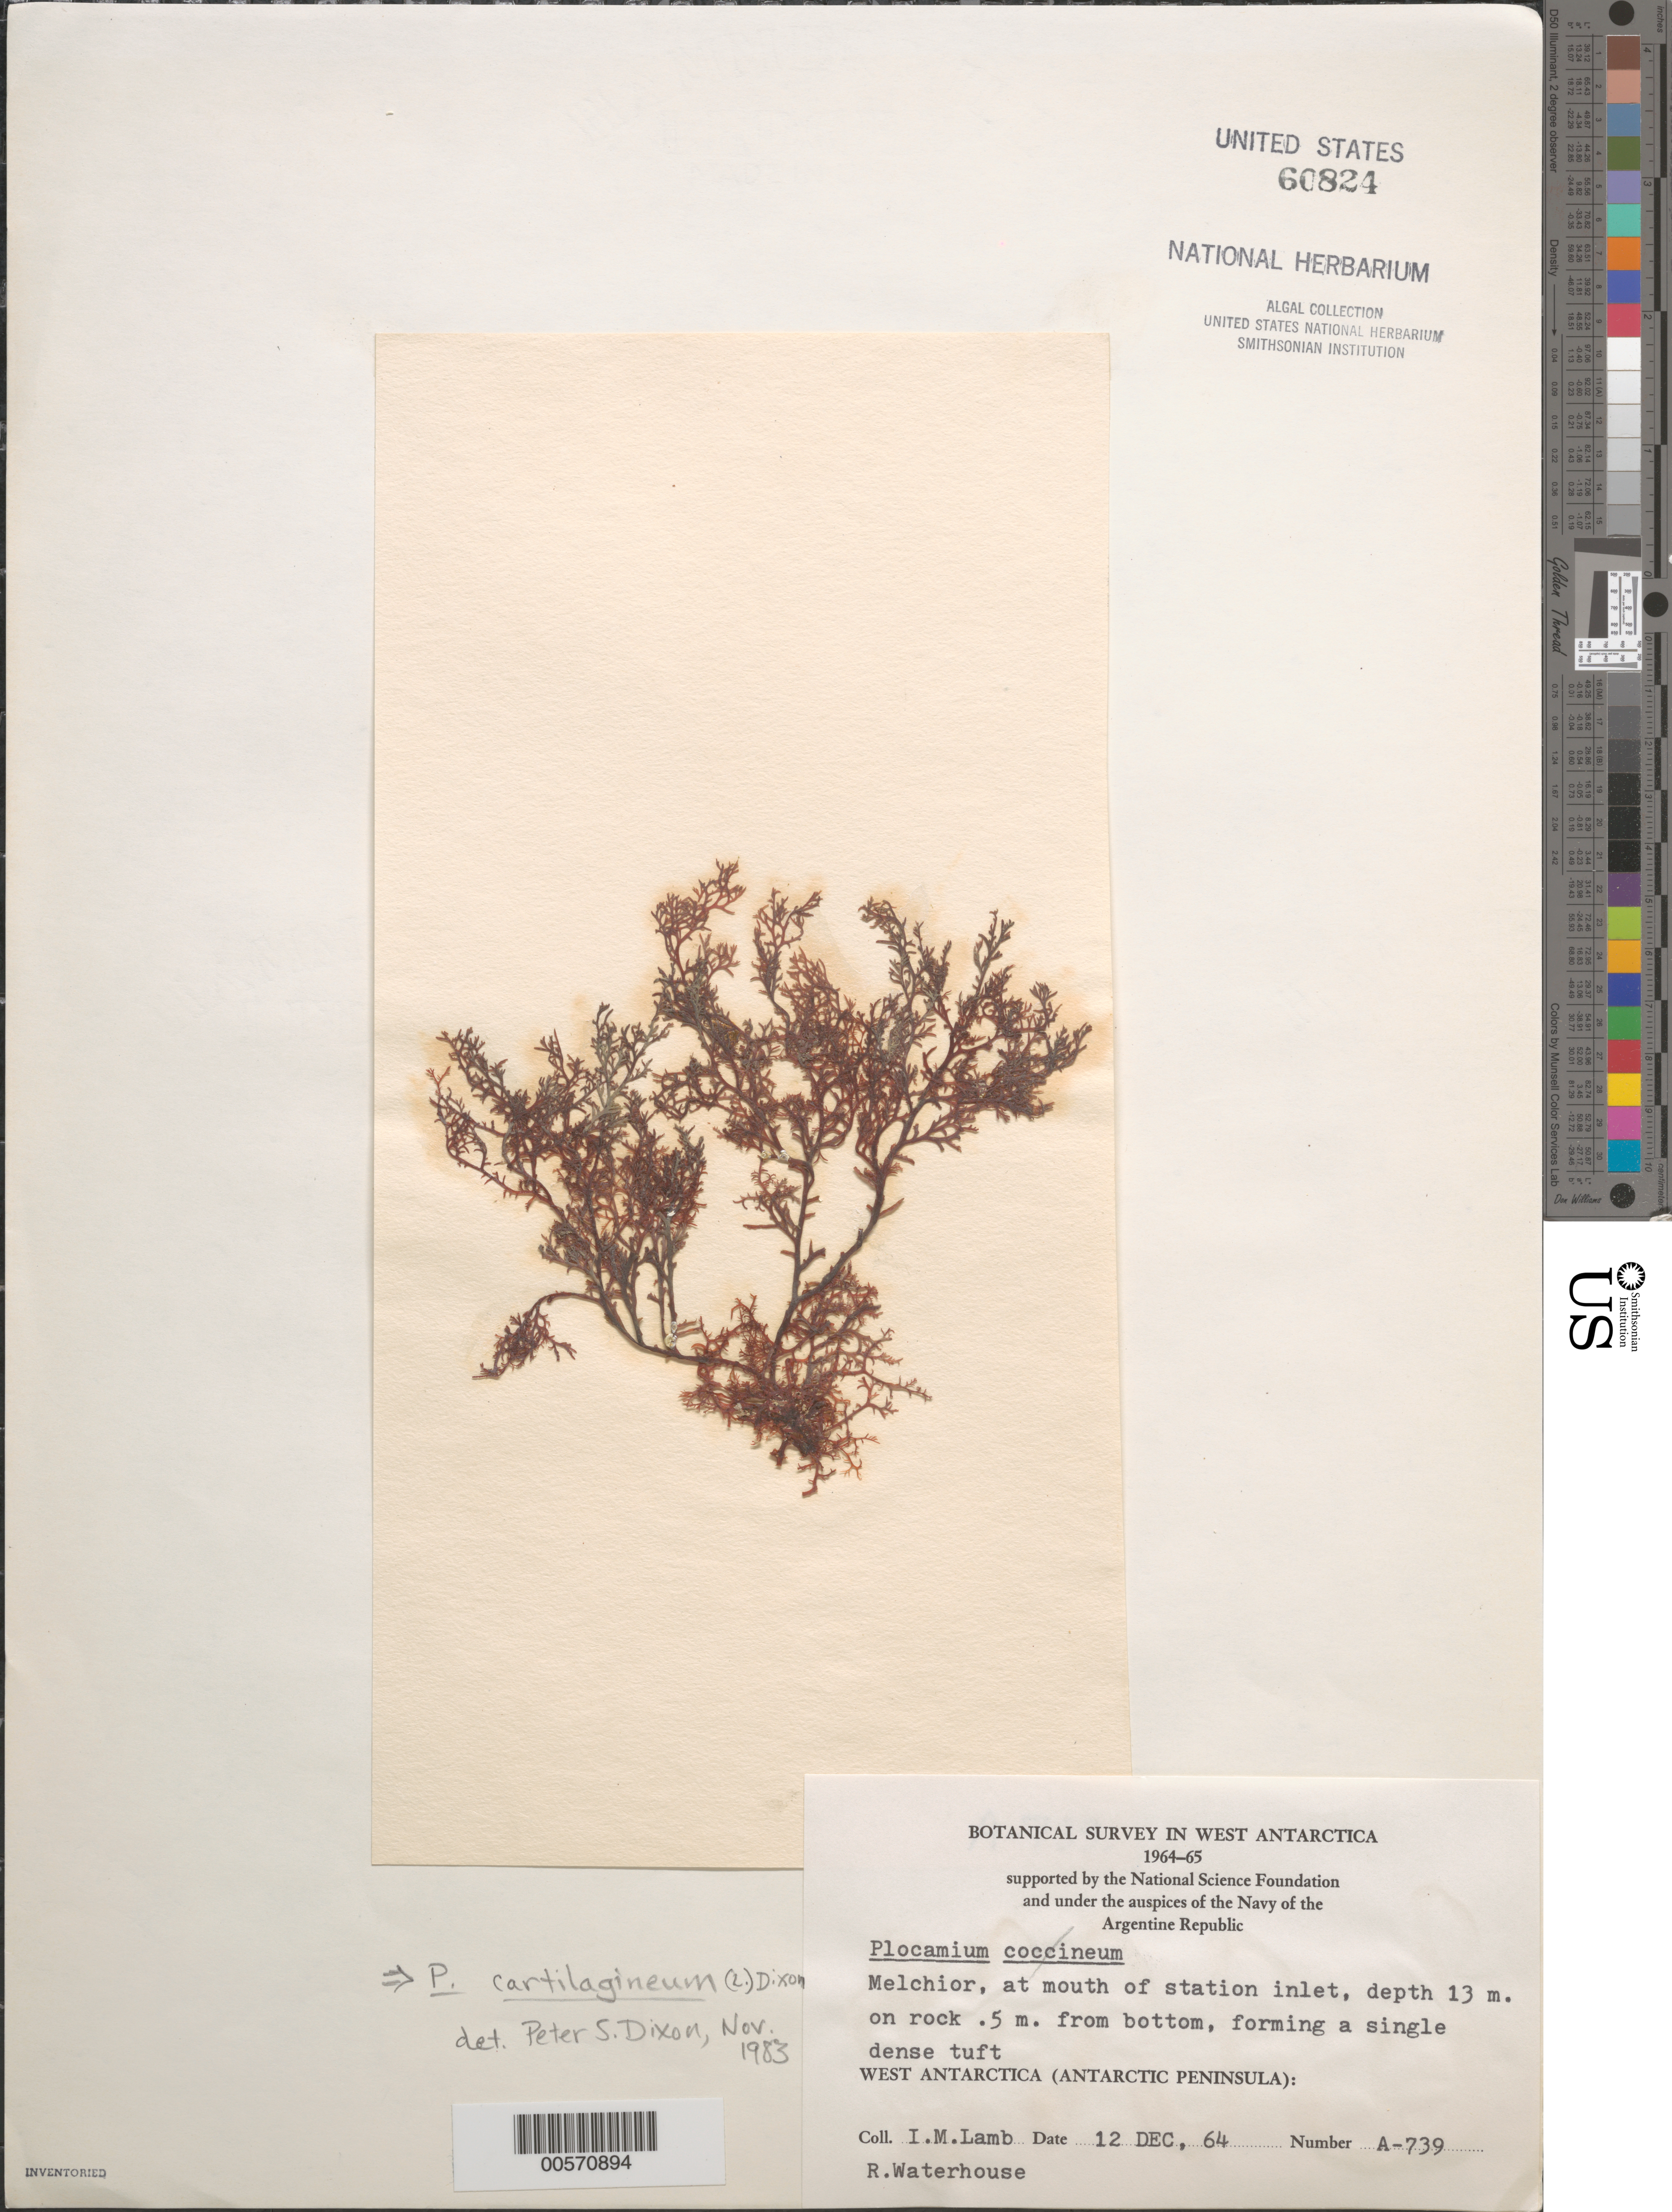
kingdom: Plantae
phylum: Rhodophyta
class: Florideophyceae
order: Plocamiales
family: Plocamiaceae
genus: Plocamium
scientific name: Plocamium cartilagineum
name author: (L.) P.S. Dixon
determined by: Dixon, P. S.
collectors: I. M. Lamb & R. Waterhouse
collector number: A-739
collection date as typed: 12 Dec 1964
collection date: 1964-12-12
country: Antarctica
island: Gamma Island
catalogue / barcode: US 60824